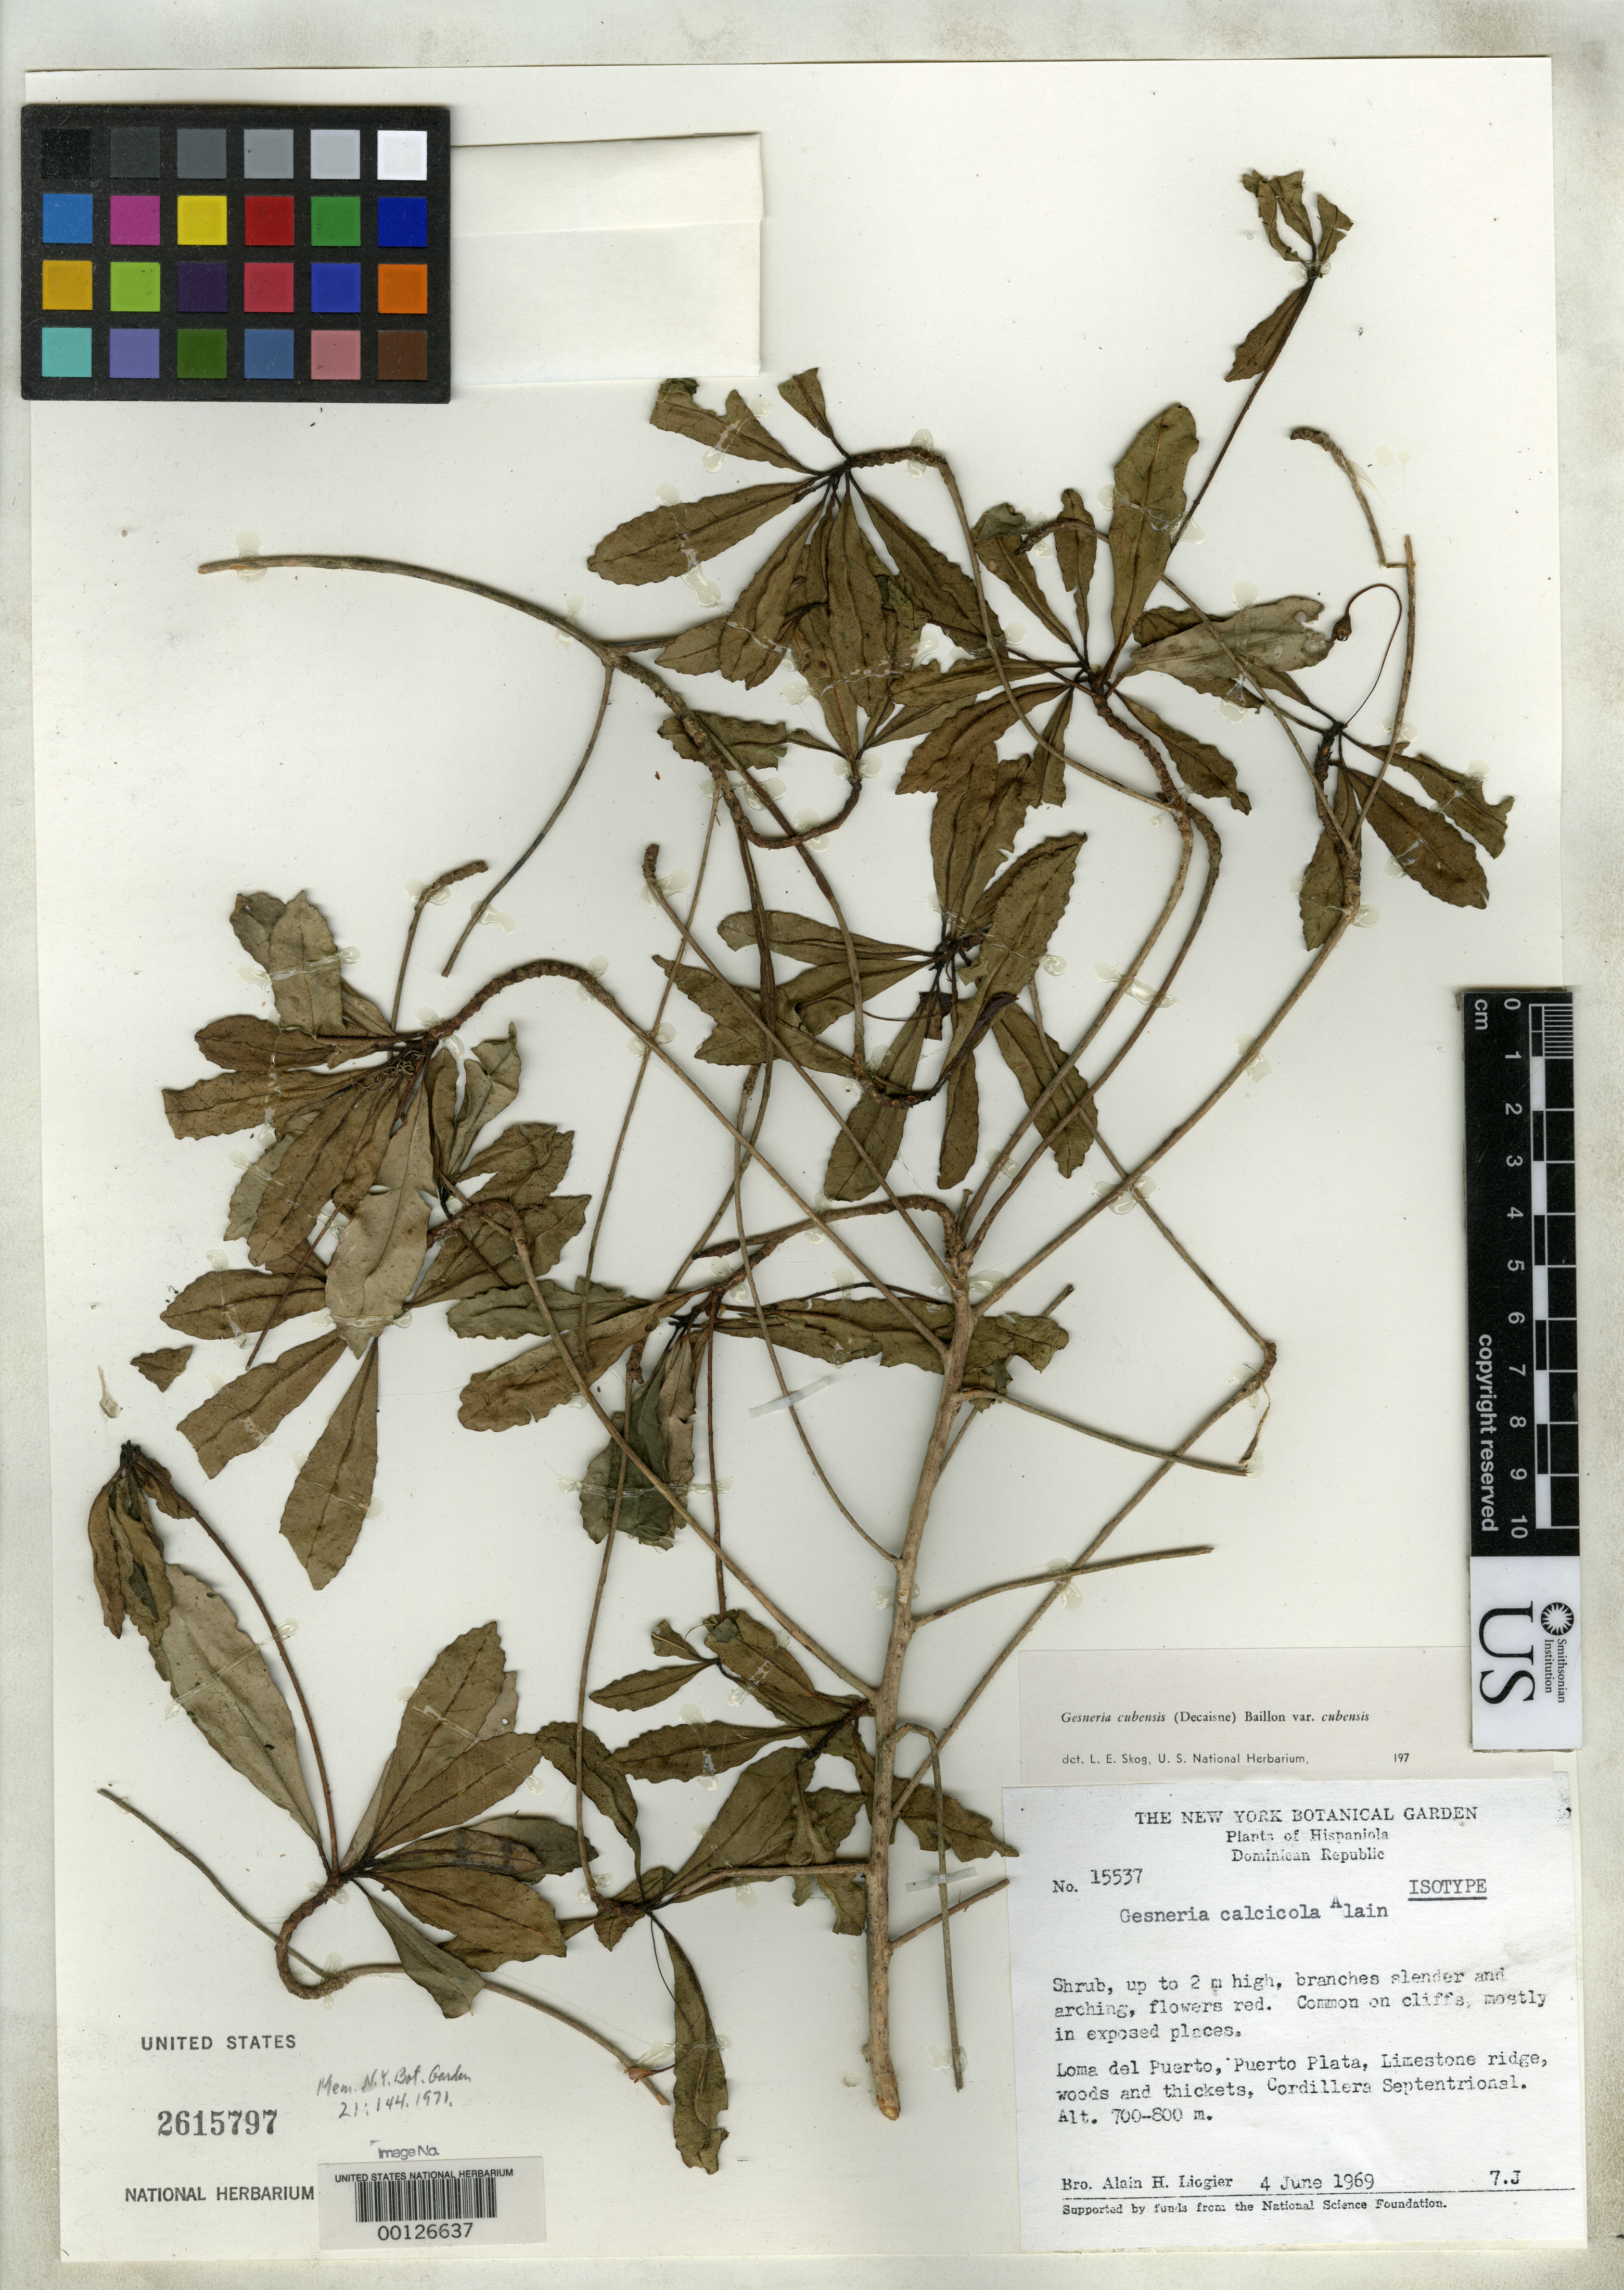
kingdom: Plantae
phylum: Tracheophyta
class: Magnoliopsida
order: Lamiales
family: Gesneriaceae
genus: Gesneria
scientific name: Gesneria calcicola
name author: Alain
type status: Isotype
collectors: A. H. Liogier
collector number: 15537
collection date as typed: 04 Jun 1969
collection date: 1969-06-04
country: Dominican Republic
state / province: Puerto Plata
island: Hispaniola Island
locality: Loma del Puerto.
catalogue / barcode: US 2615797